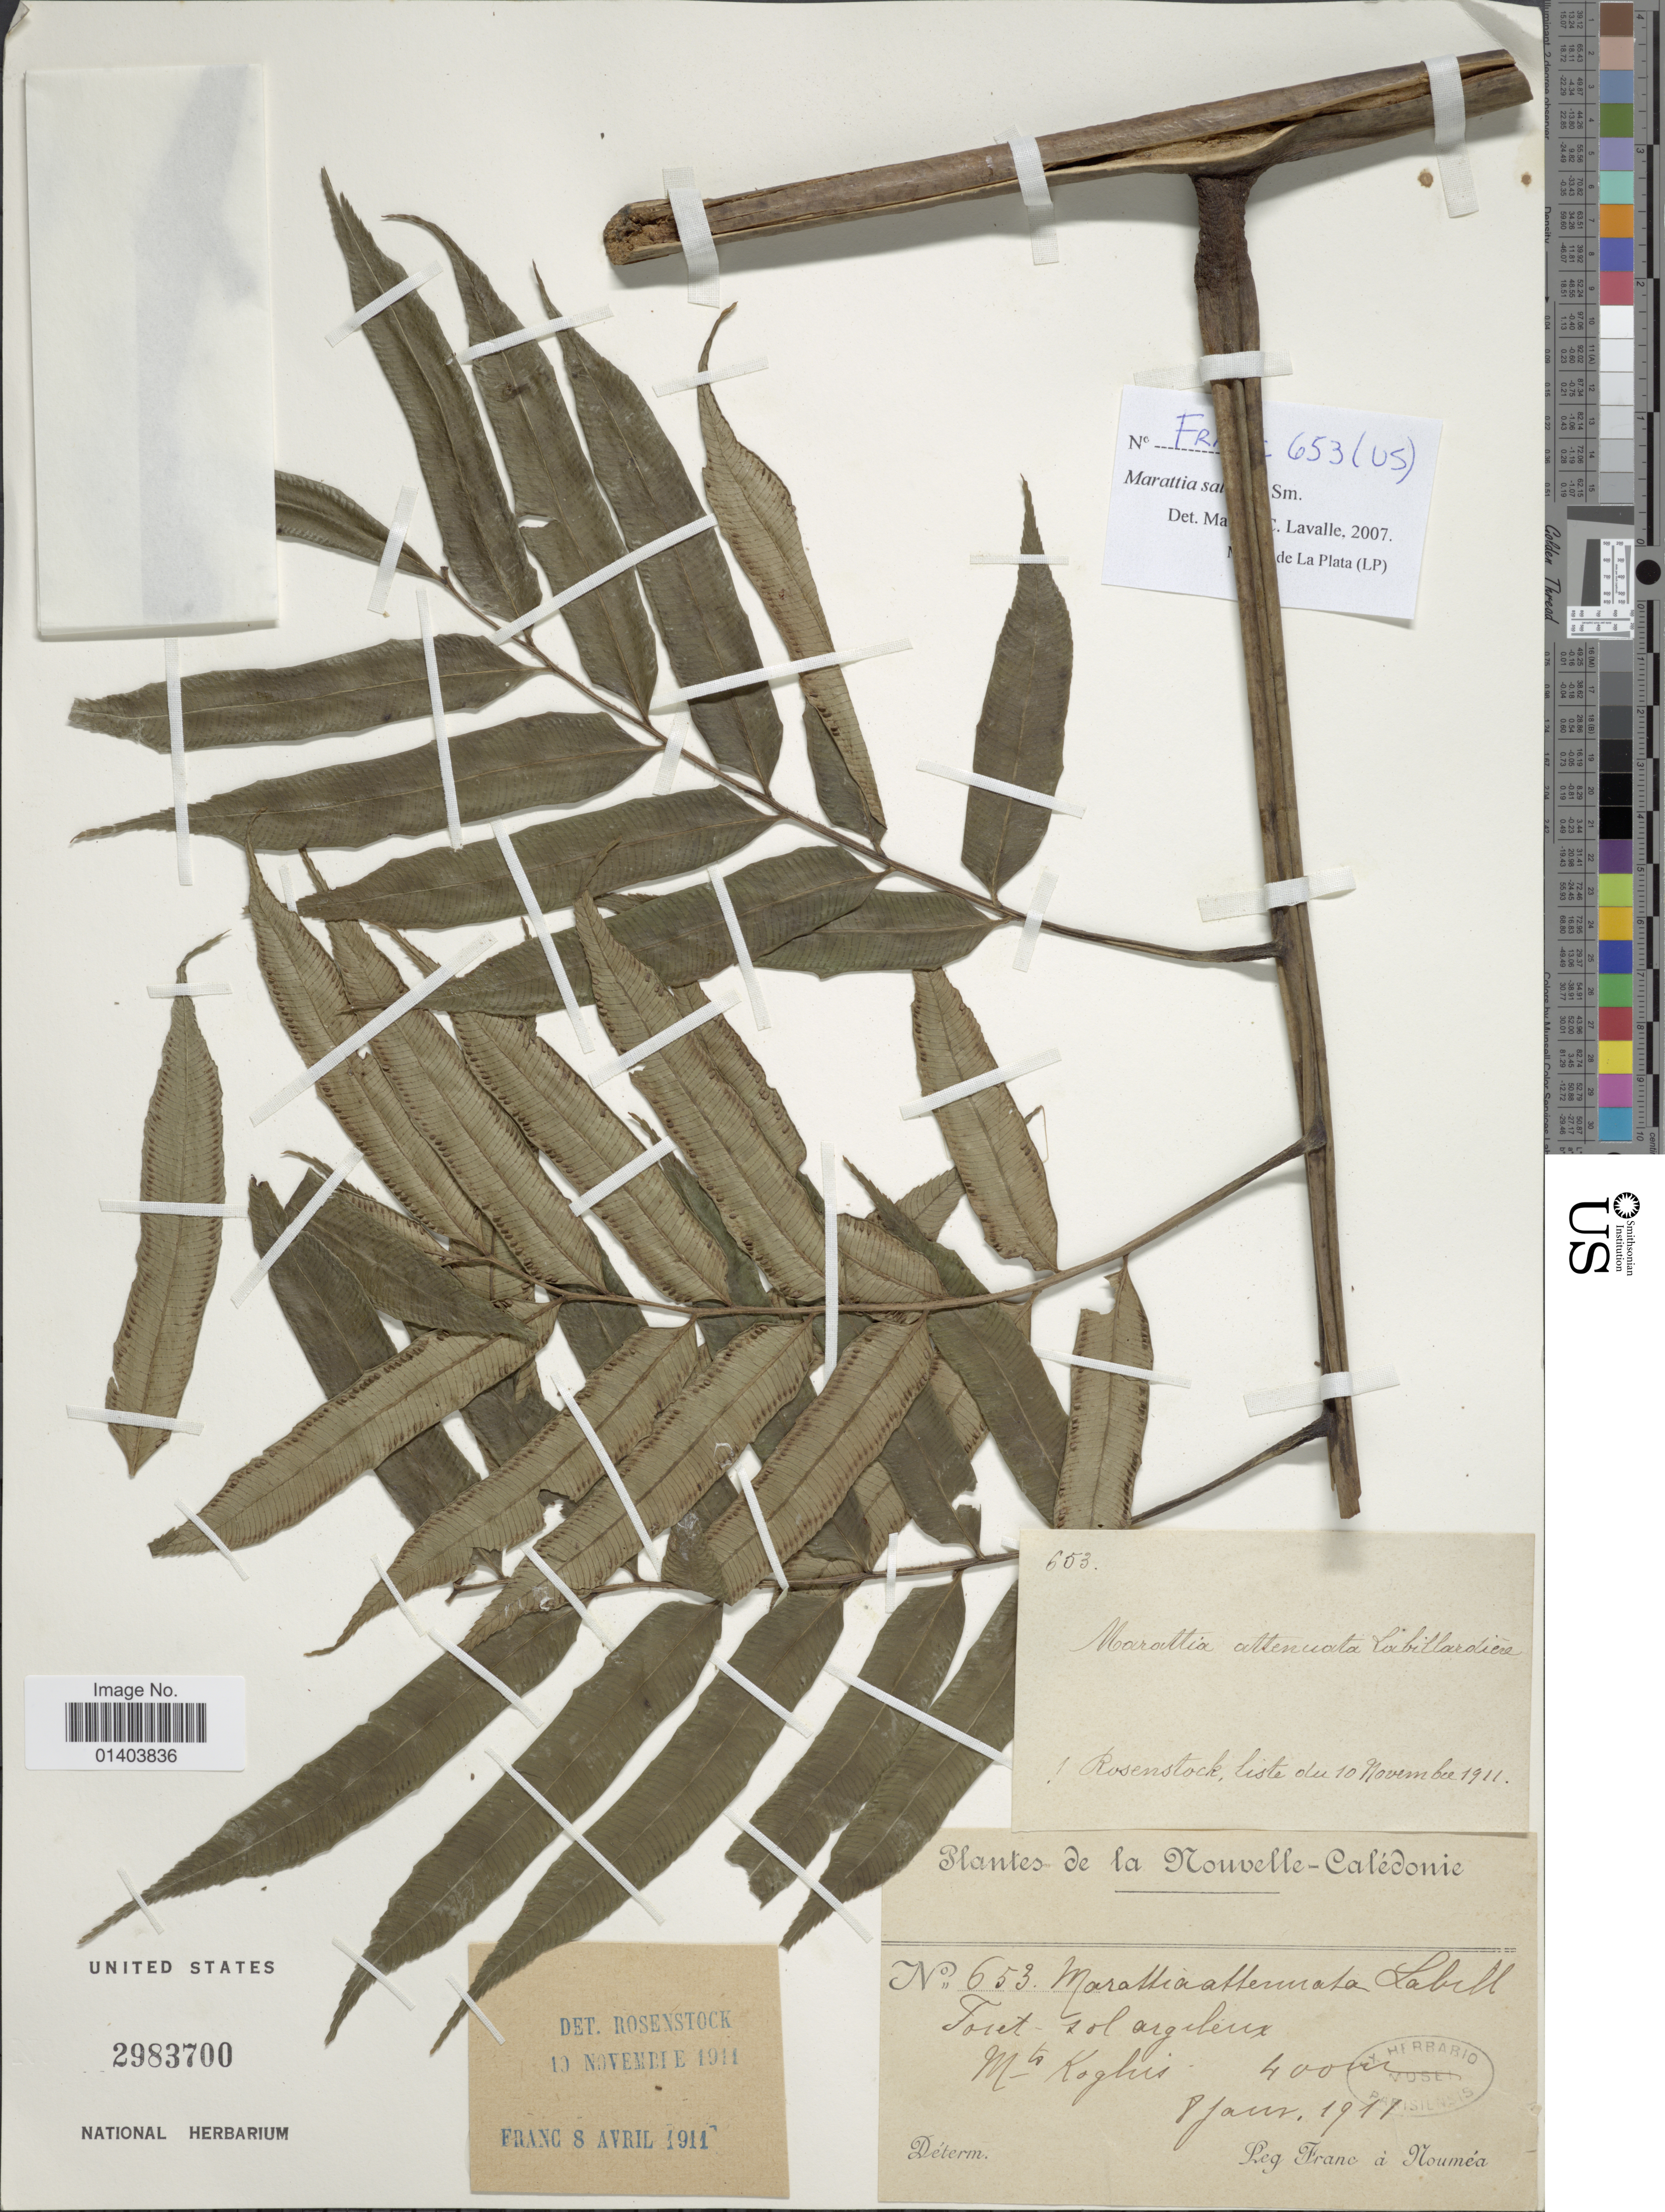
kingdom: Plantae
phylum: Tracheophyta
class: Polypodiopsida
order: Marattiales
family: Marattiaceae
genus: Ptisana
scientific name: Ptisana attenuata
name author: (Labill.) Murdock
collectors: Franc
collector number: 653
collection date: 1911-01-08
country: New Caledonia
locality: Mts Koghis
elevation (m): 400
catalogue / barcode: US 2983700